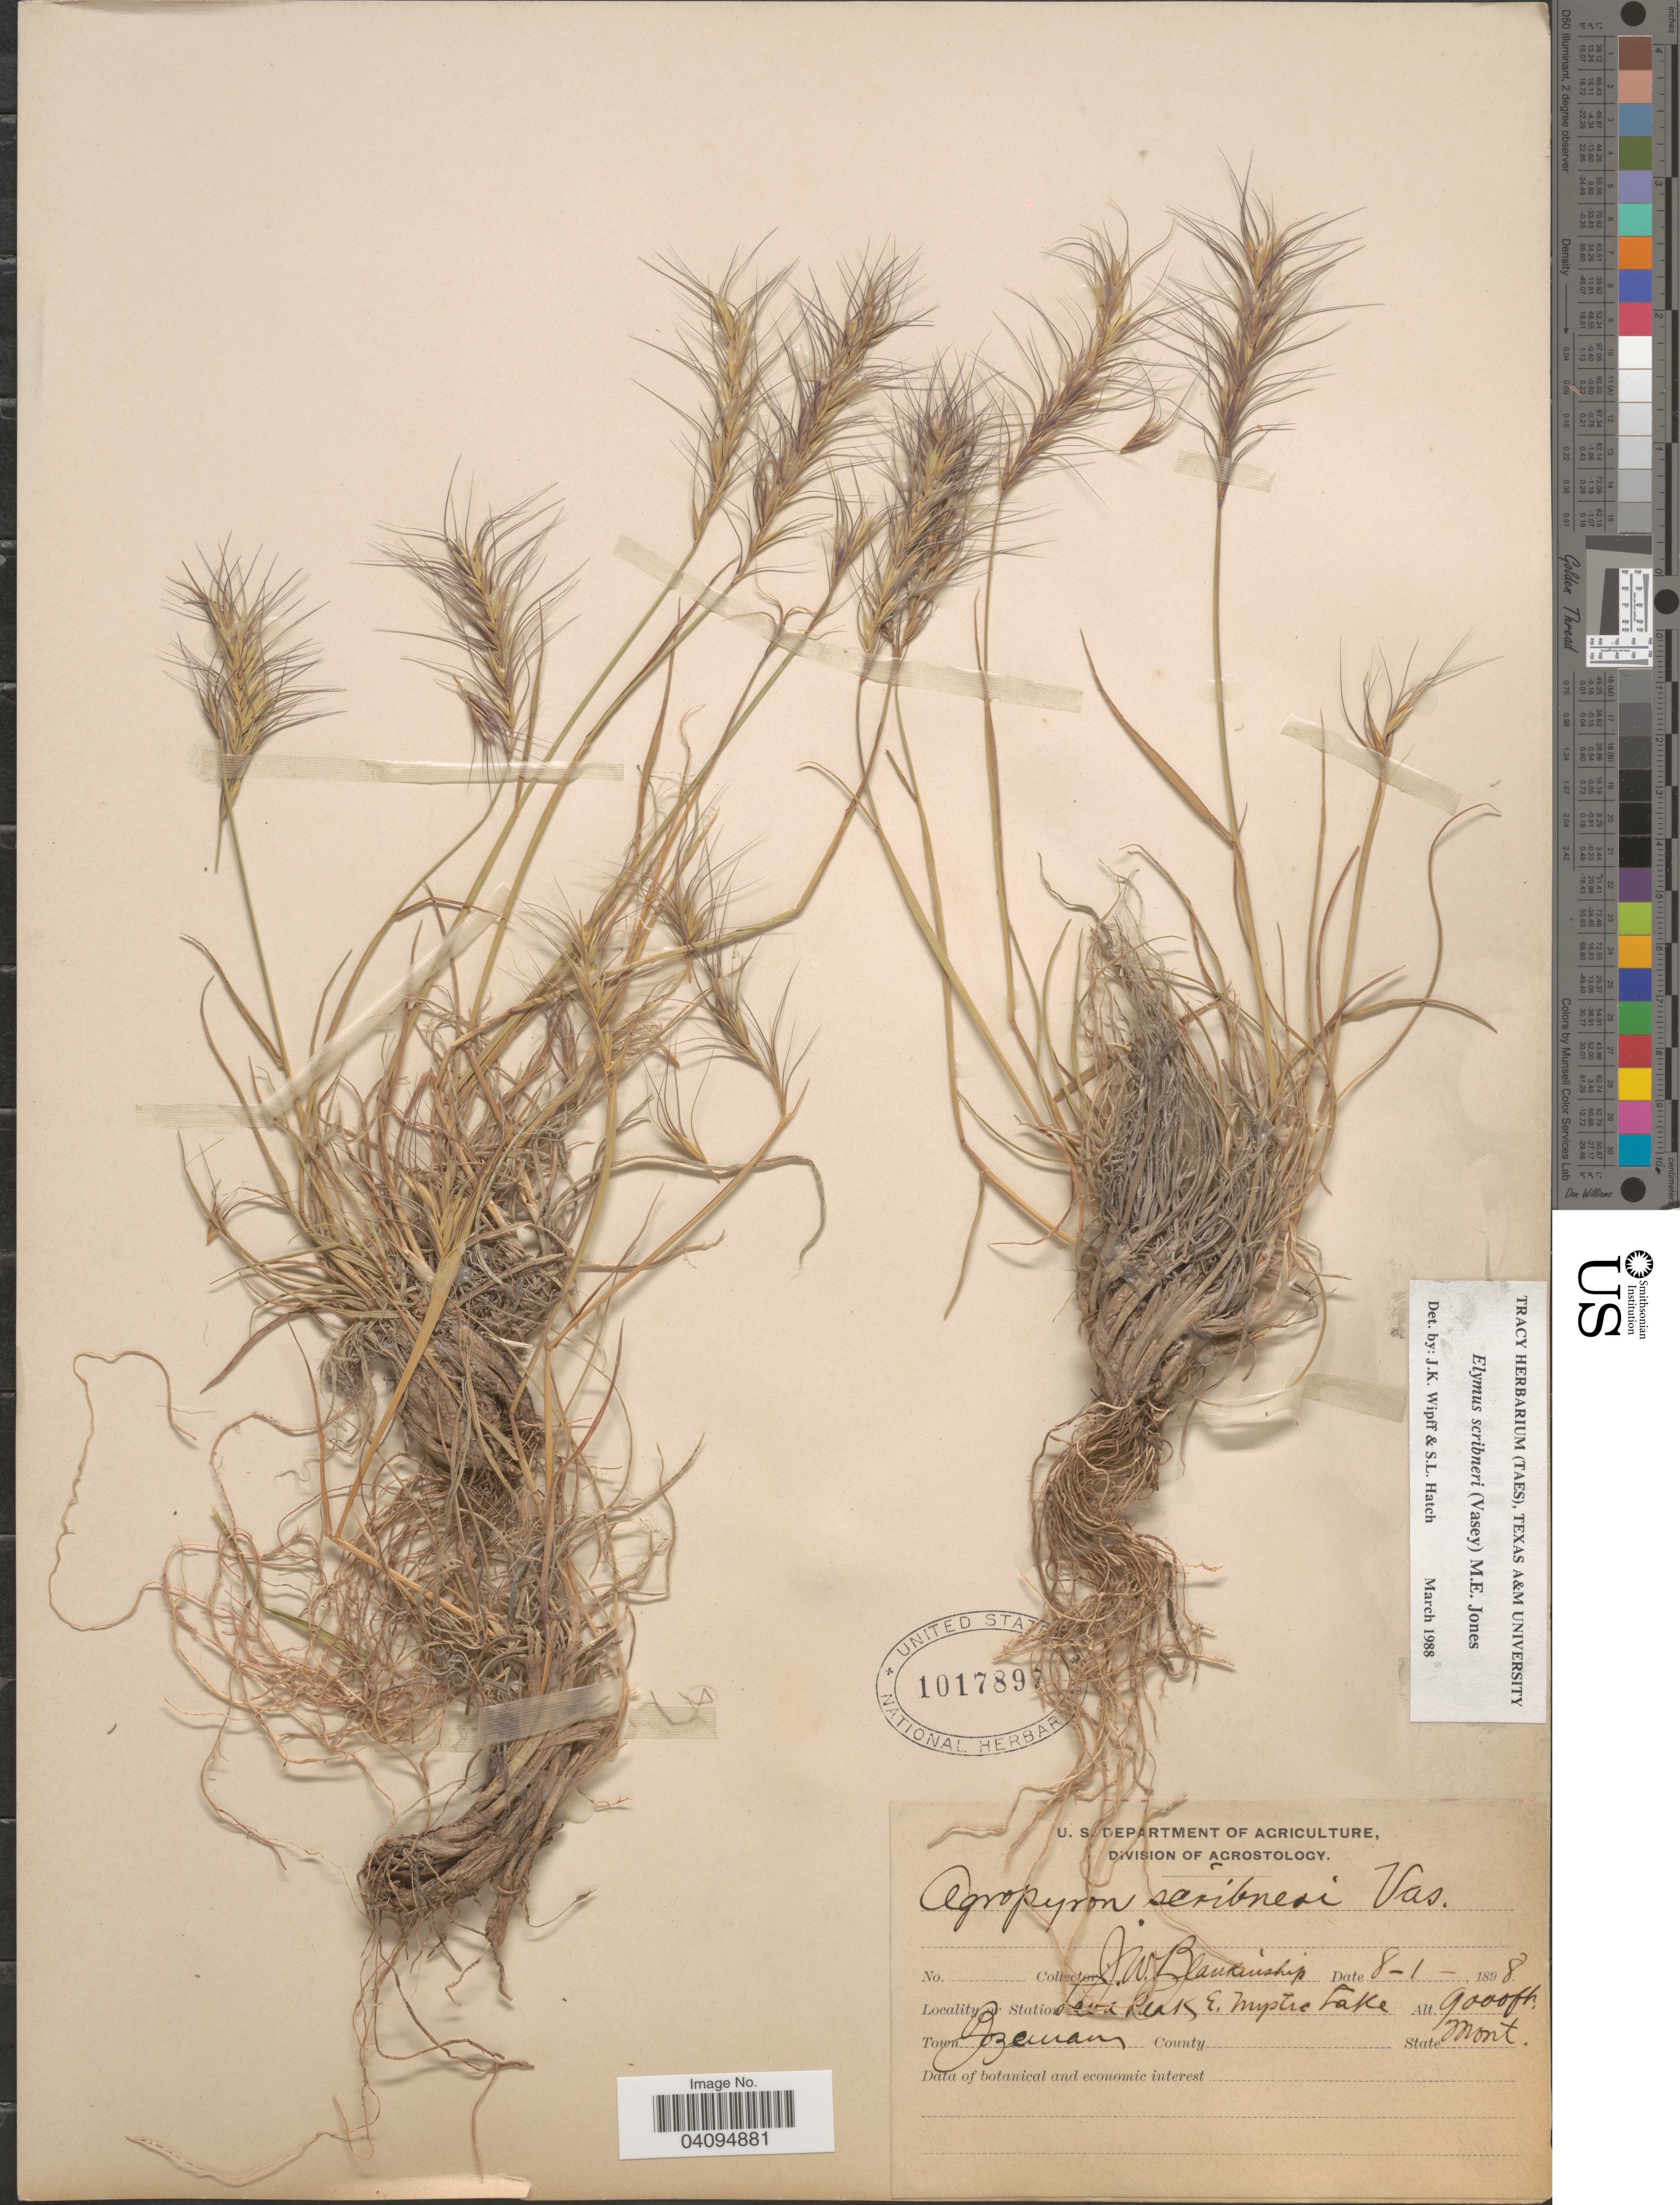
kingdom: Plantae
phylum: Tracheophyta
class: Liliopsida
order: Poales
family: Poaceae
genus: Elymus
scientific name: Elymus scribneri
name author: (Vasey) M.E. Jones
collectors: J. W. Blankinship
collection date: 1898-08-01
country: United States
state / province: Montana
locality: Lava Peak E. Mystic Lake. Town Bozeman.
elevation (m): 2743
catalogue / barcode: US 1017897